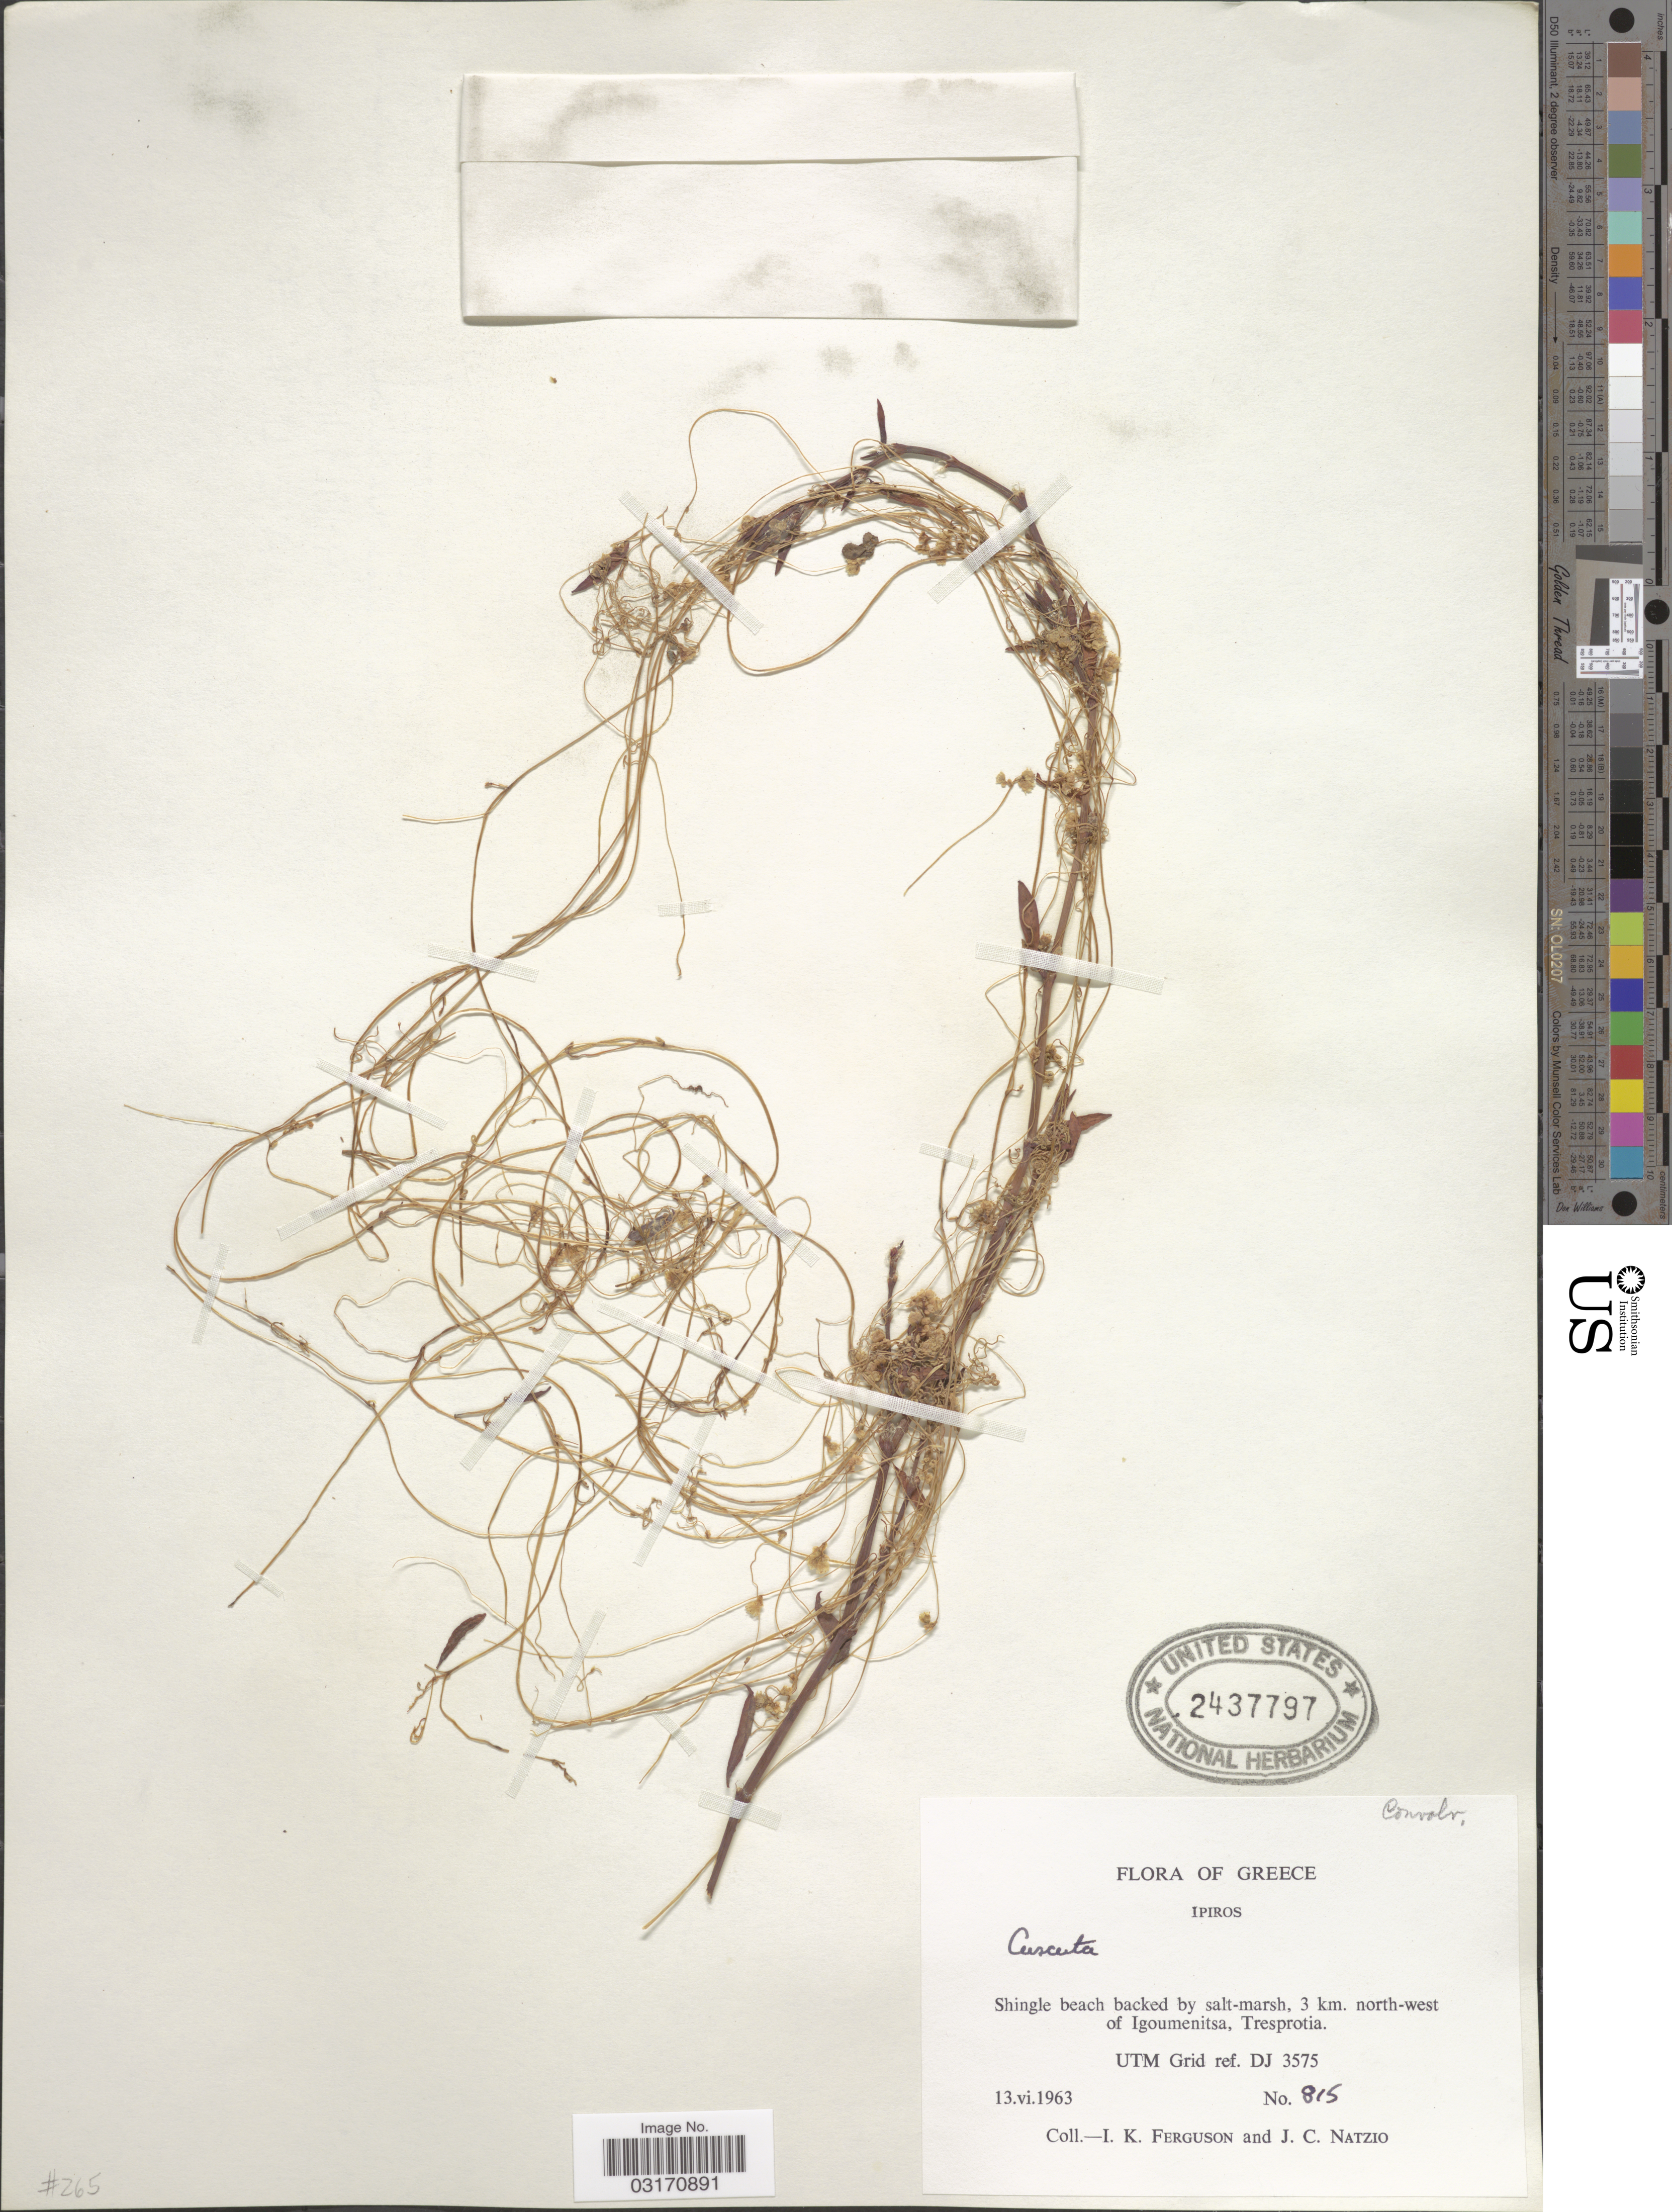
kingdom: Plantae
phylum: Tracheophyta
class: Magnoliopsida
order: Solanales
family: Convolvulaceae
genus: Cuscuta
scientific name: Cuscuta sp.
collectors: I. K. Ferguson & J. Natzio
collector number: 815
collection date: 1963-06-13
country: Greece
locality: Ipiros. Shingle beach bakes by salt-marsh, 3 km. north-west of Igoumenitsa, Tresprotia. UTM Grid ref. DJ 3575.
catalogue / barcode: US 2437797